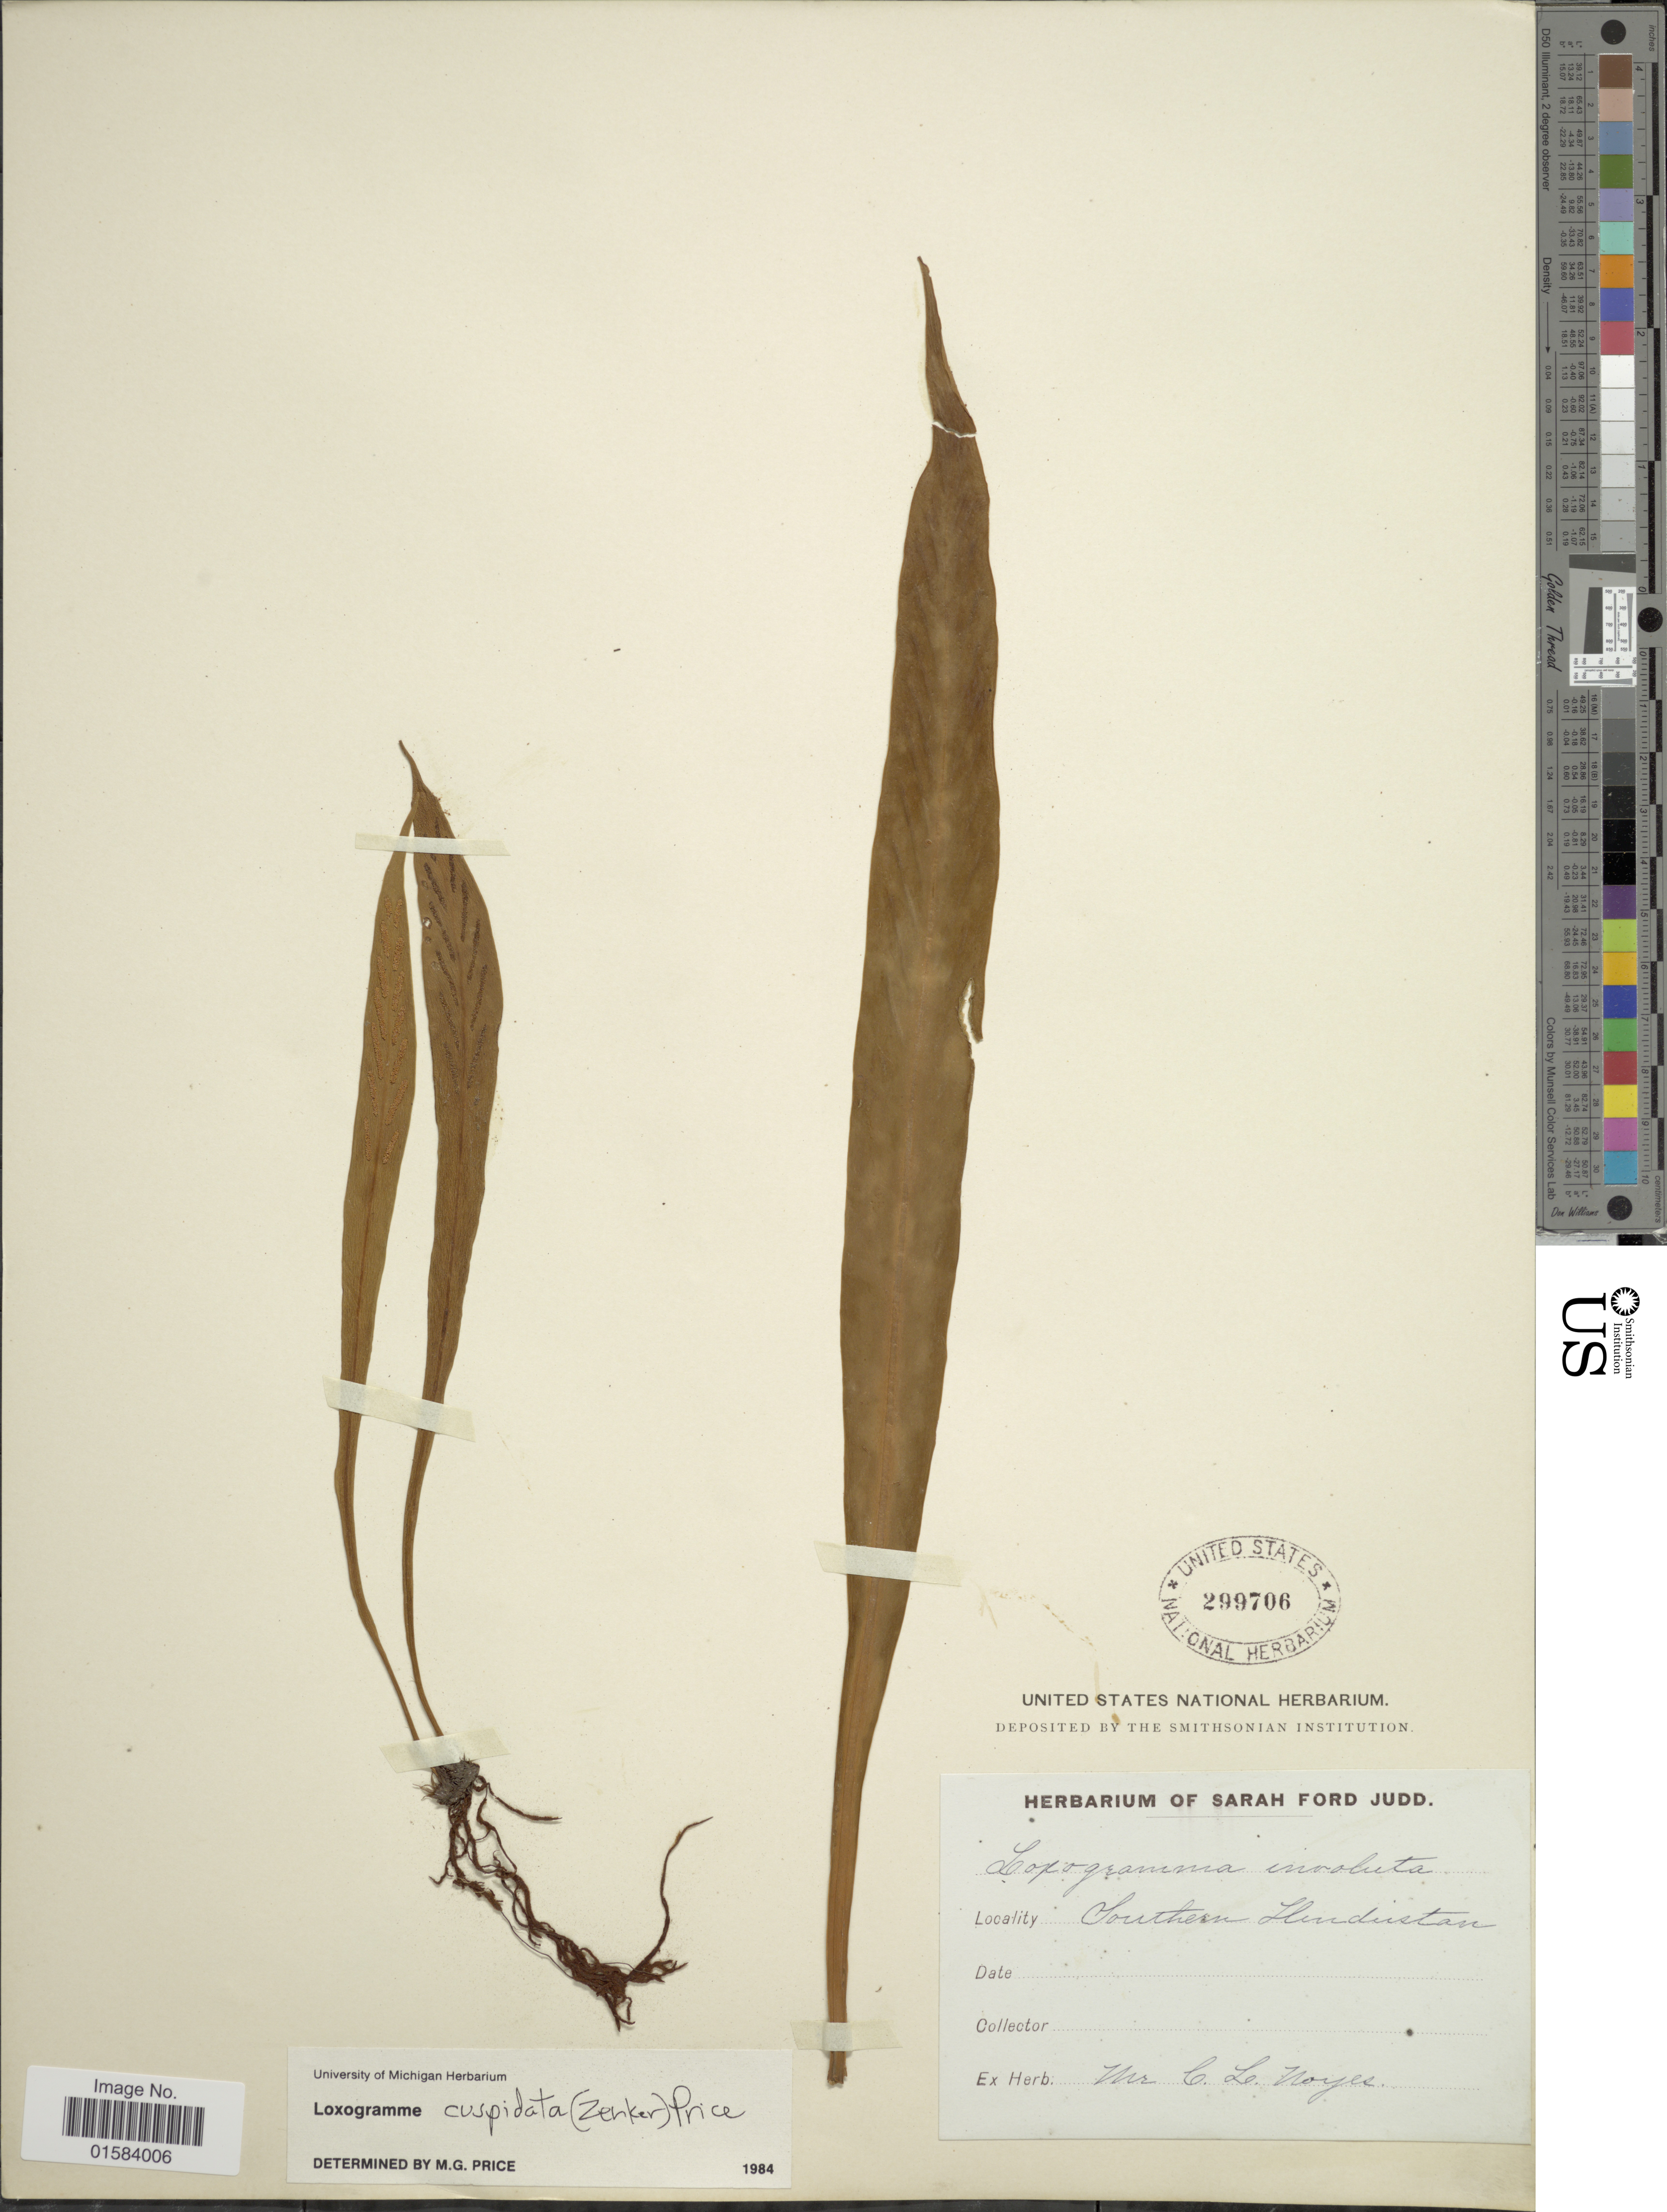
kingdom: Plantae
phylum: Tracheophyta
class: Polypodiopsida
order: Polypodiales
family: Polypodiaceae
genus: Loxogramme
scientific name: Loxogramme cuspidata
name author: (Zenker) M.G. Price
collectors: C. Noyes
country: India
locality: Southern Hindustan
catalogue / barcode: US 299706